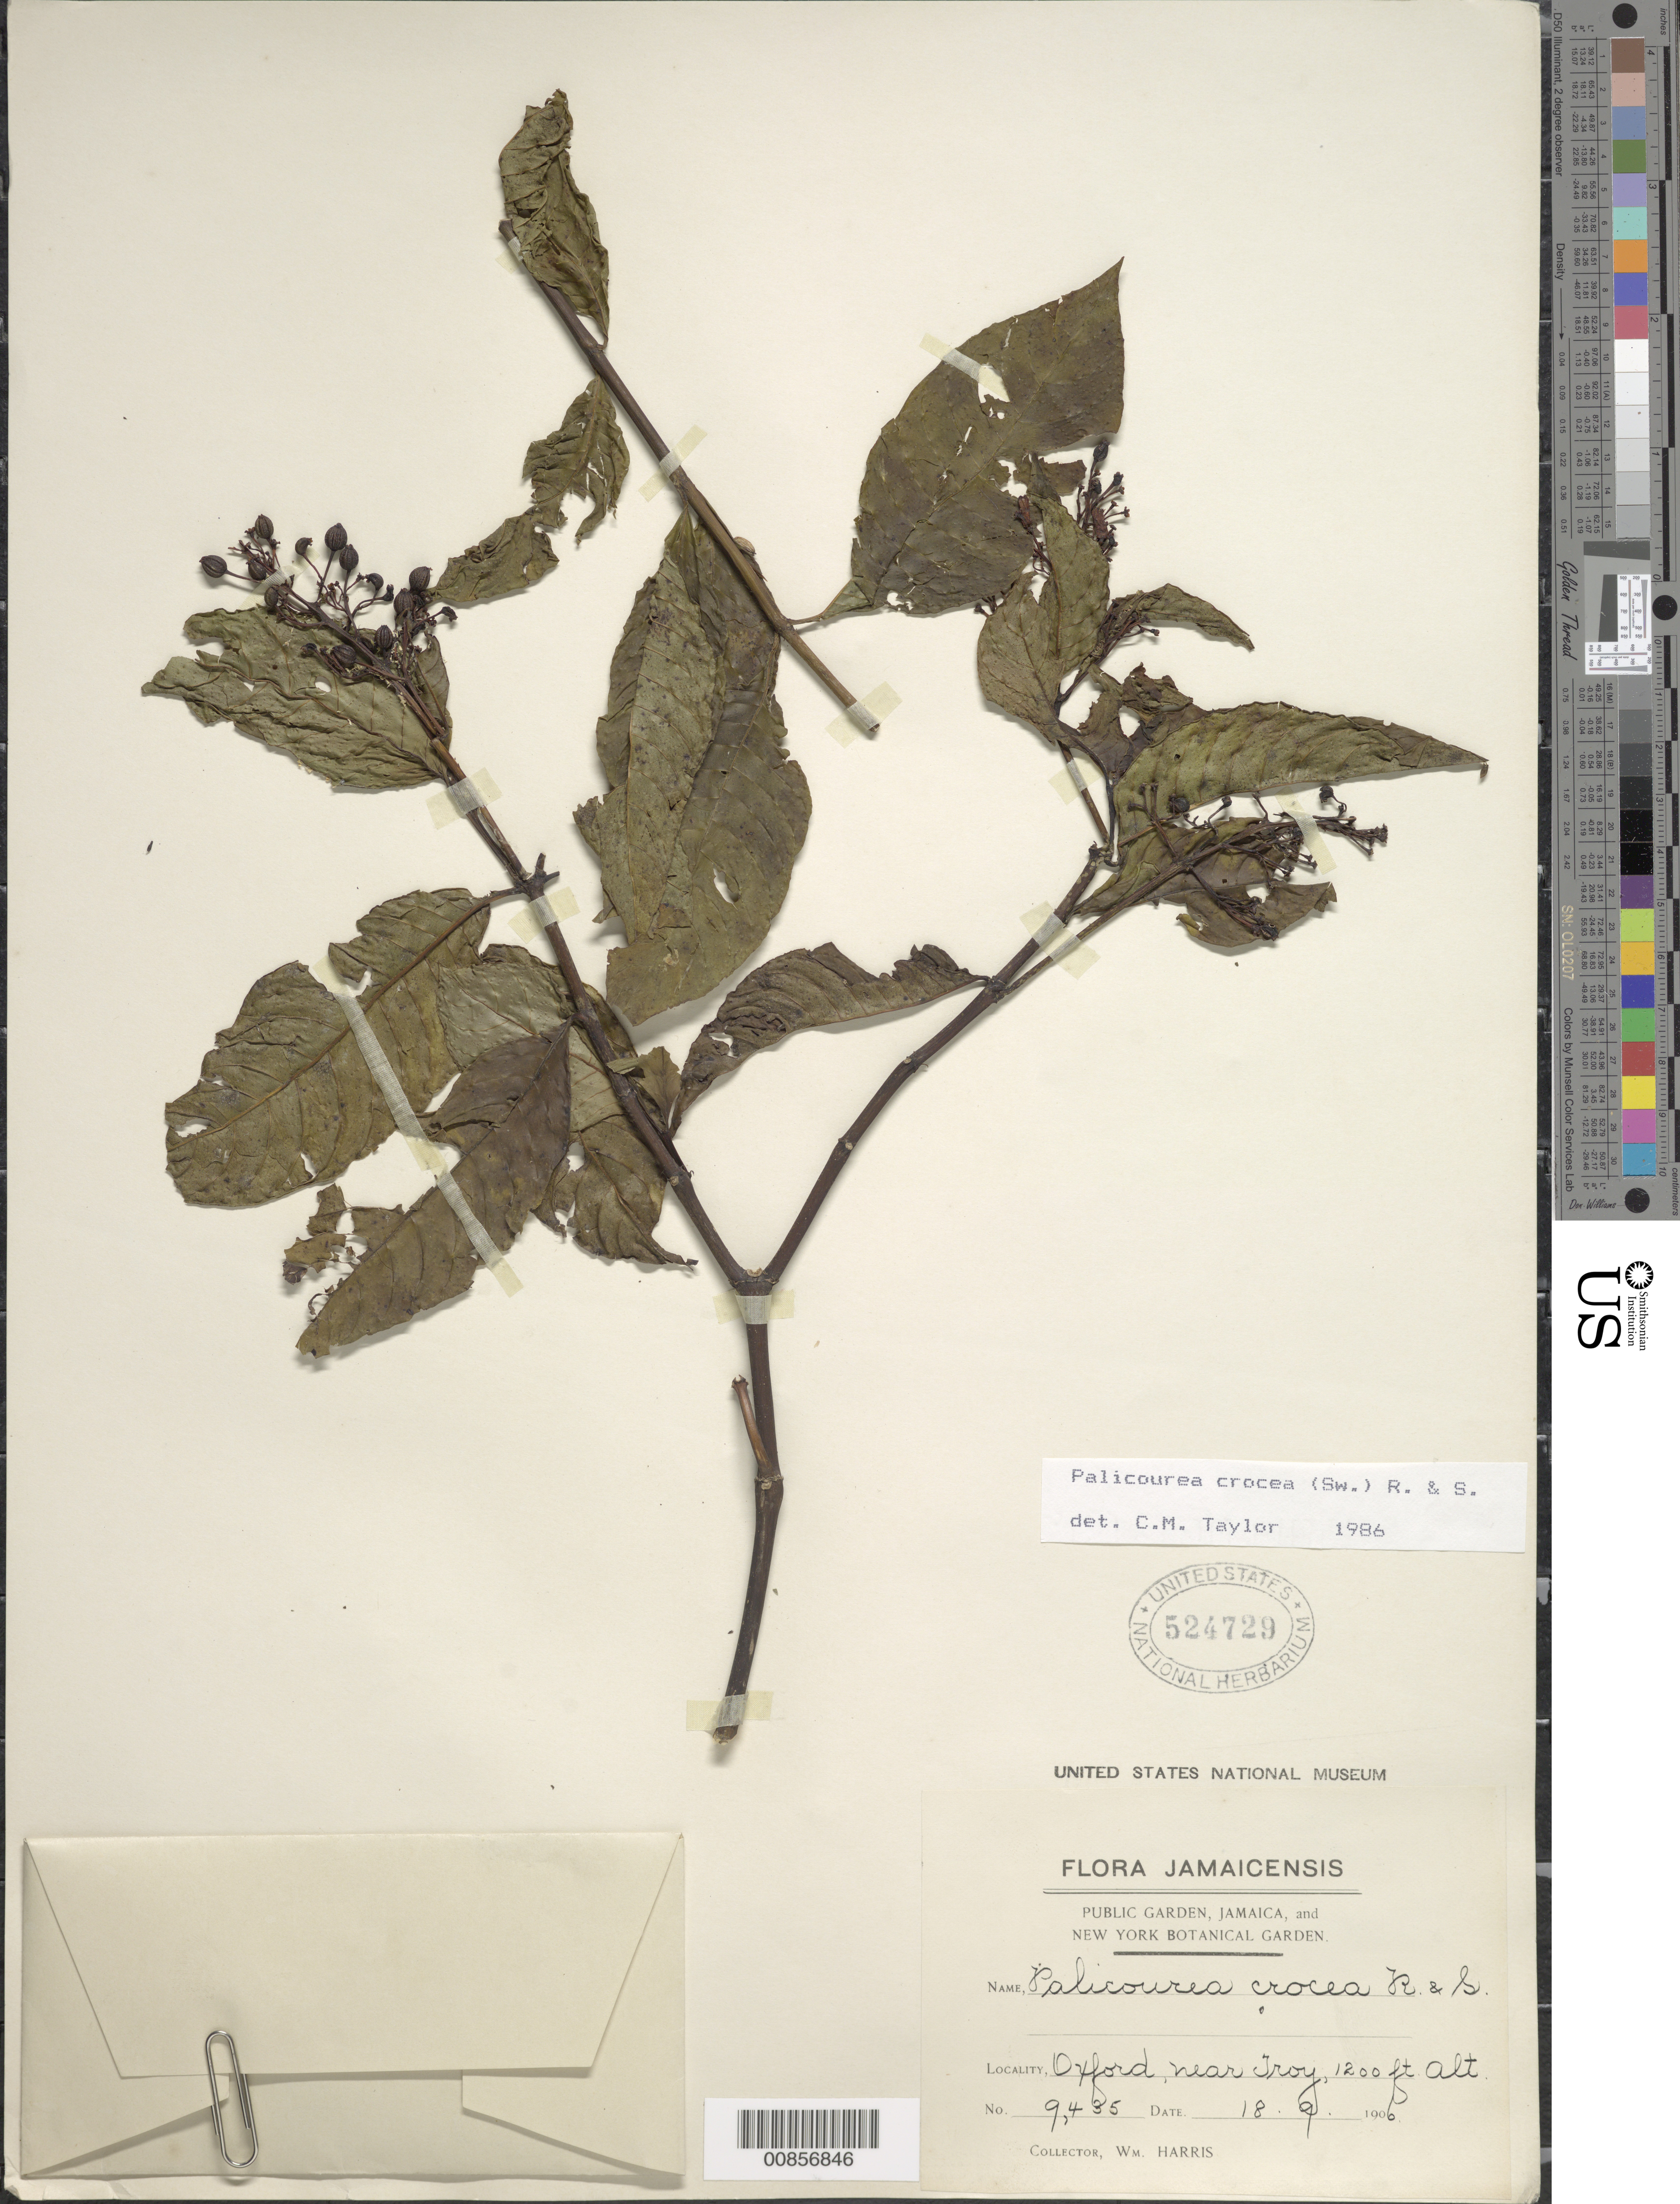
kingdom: Plantae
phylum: Tracheophyta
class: Magnoliopsida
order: Gentianales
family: Rubiaceae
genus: Palicourea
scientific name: Palicourea crocea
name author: (Sw.) Schult.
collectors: W. H. Harris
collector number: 9435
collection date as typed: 18 Sep 1906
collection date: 1906-09-18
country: Jamaica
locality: Oxford, near Troy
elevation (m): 366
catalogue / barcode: US 524729